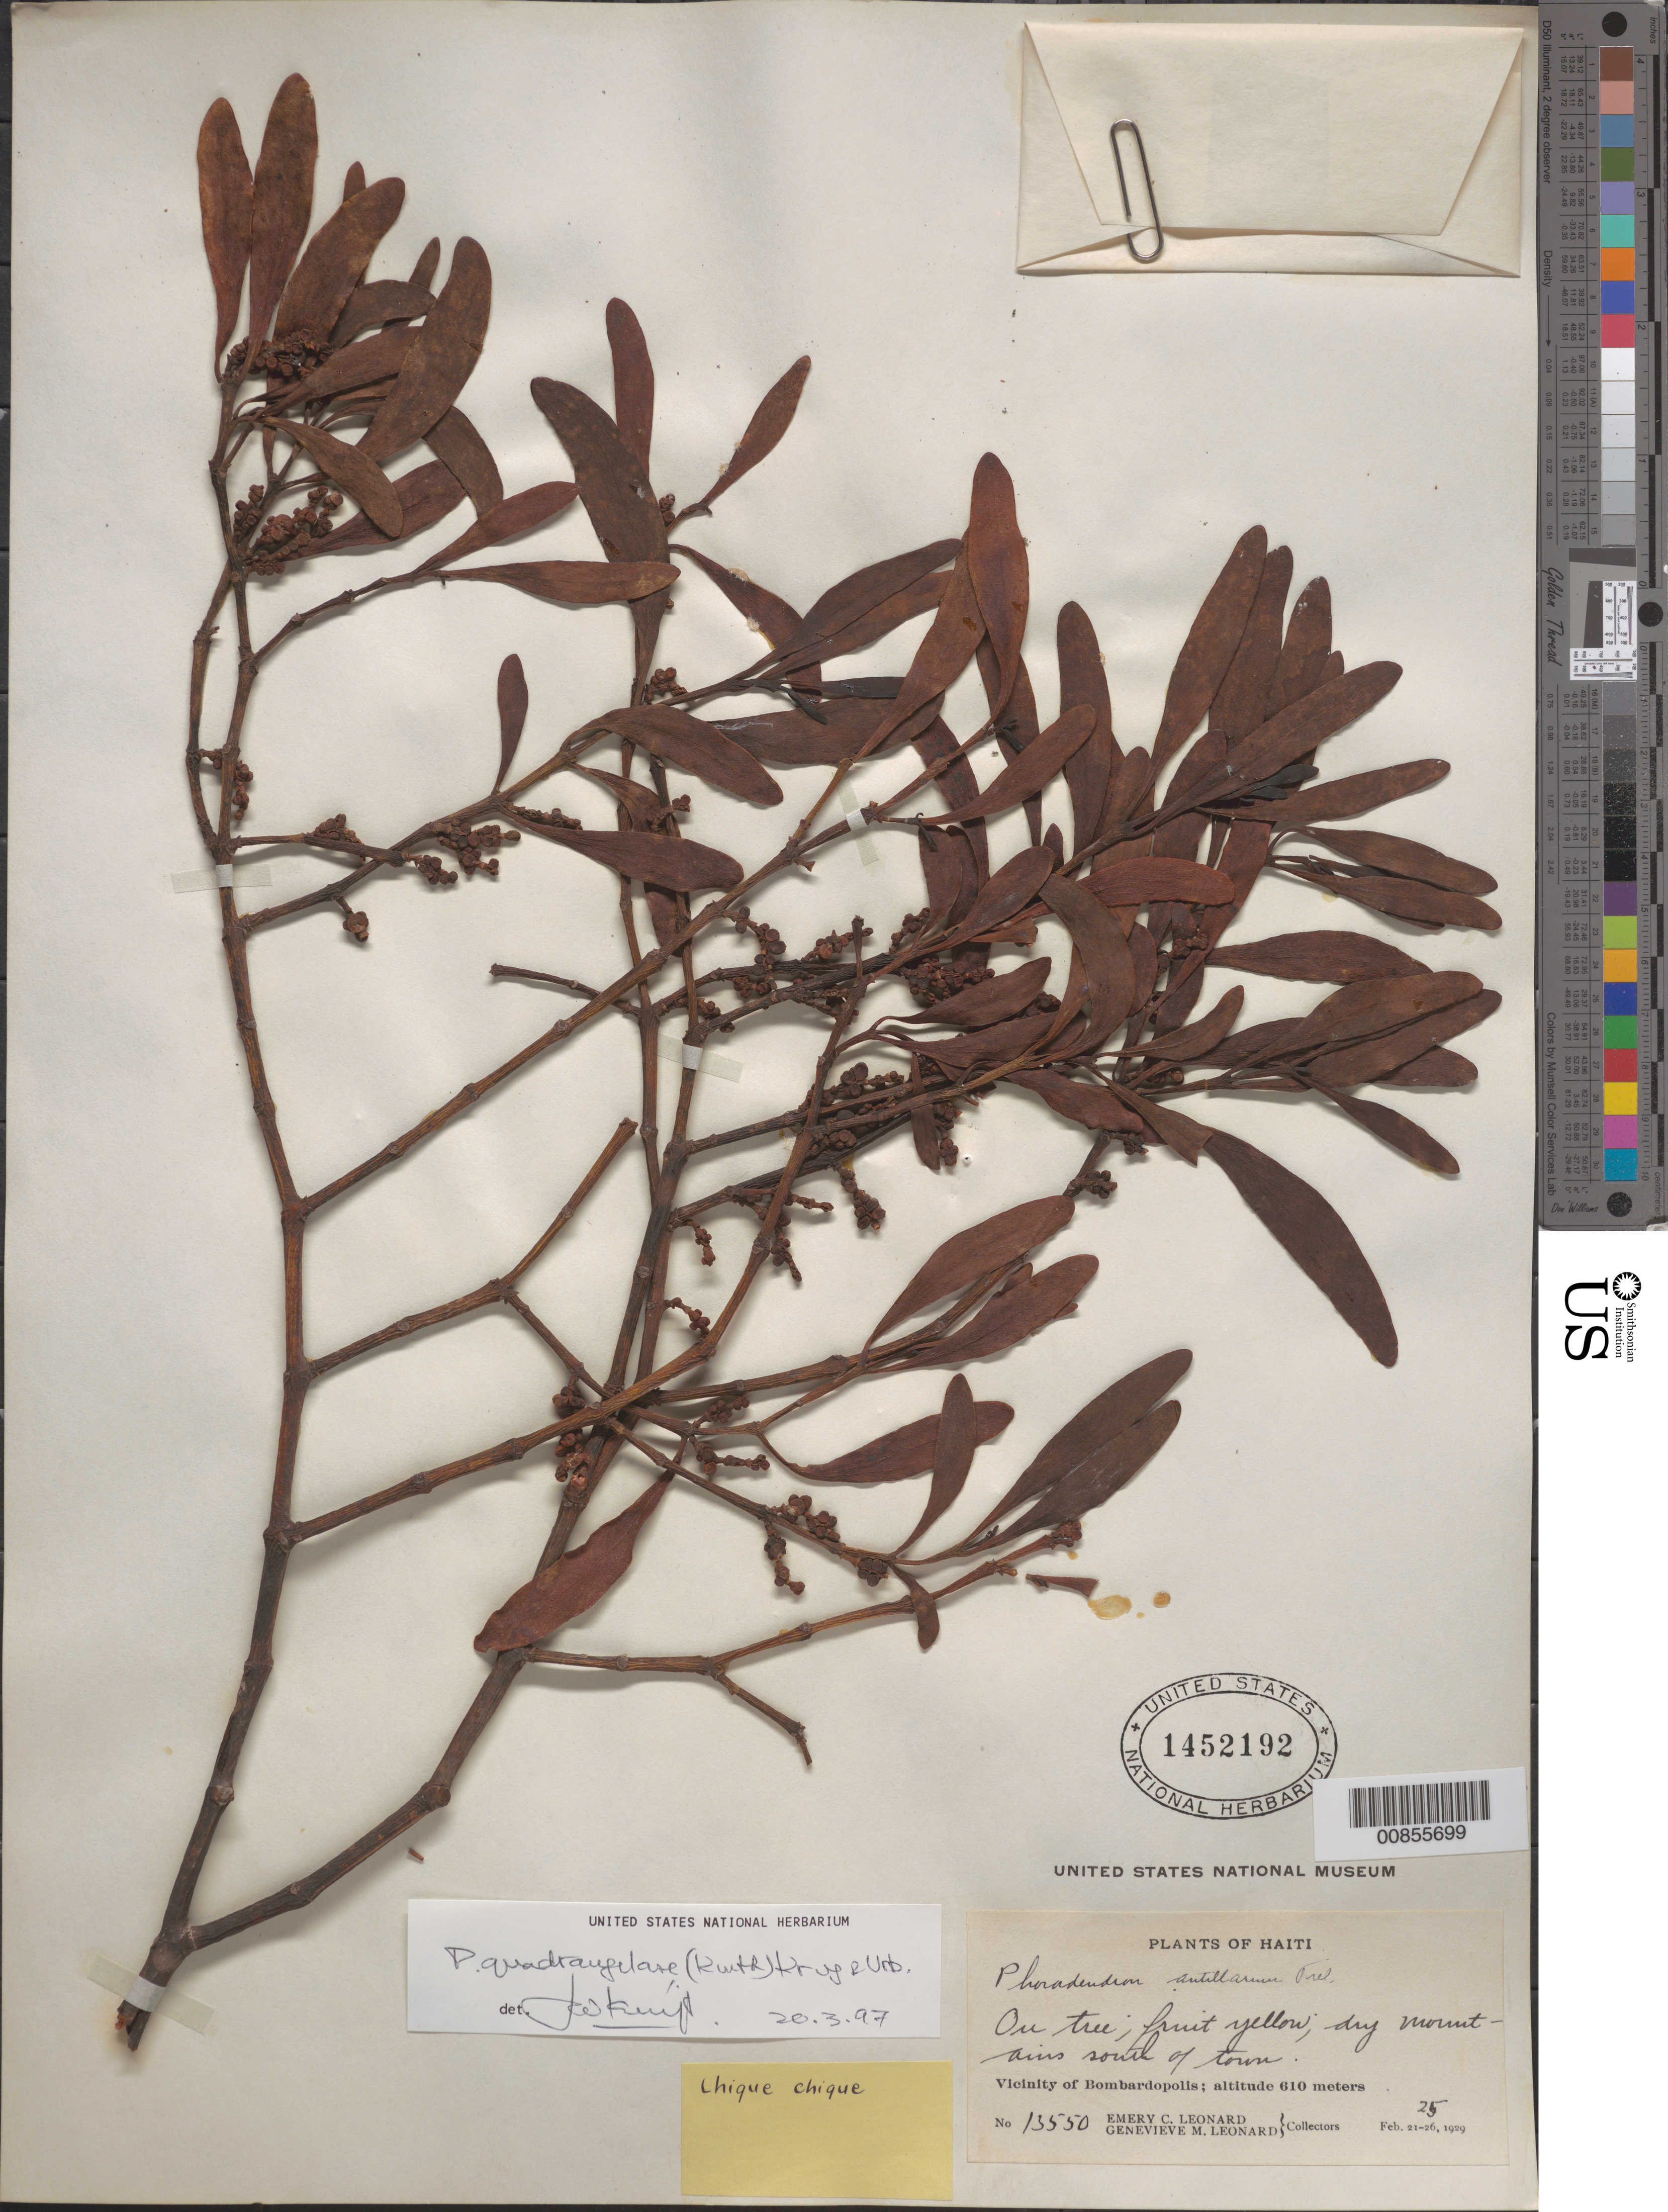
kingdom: Plantae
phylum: Tracheophyta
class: Magnoliopsida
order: Santalales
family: Viscaceae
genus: Phoradendron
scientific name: Phoradendron haitiense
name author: Urb.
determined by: Caraballo-Ortiz, Marcos A., (MISS), University of Mississippi (UNITED STATES)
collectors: E. C. Leonard & G. M. Leonard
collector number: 13550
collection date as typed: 25 Feb 1929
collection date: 1929-02-25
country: Haiti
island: Hispaniola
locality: Vicinity of Bombardopolis; dry mountains south of town.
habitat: On tree. Dry mountains.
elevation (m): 610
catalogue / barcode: US 1452192